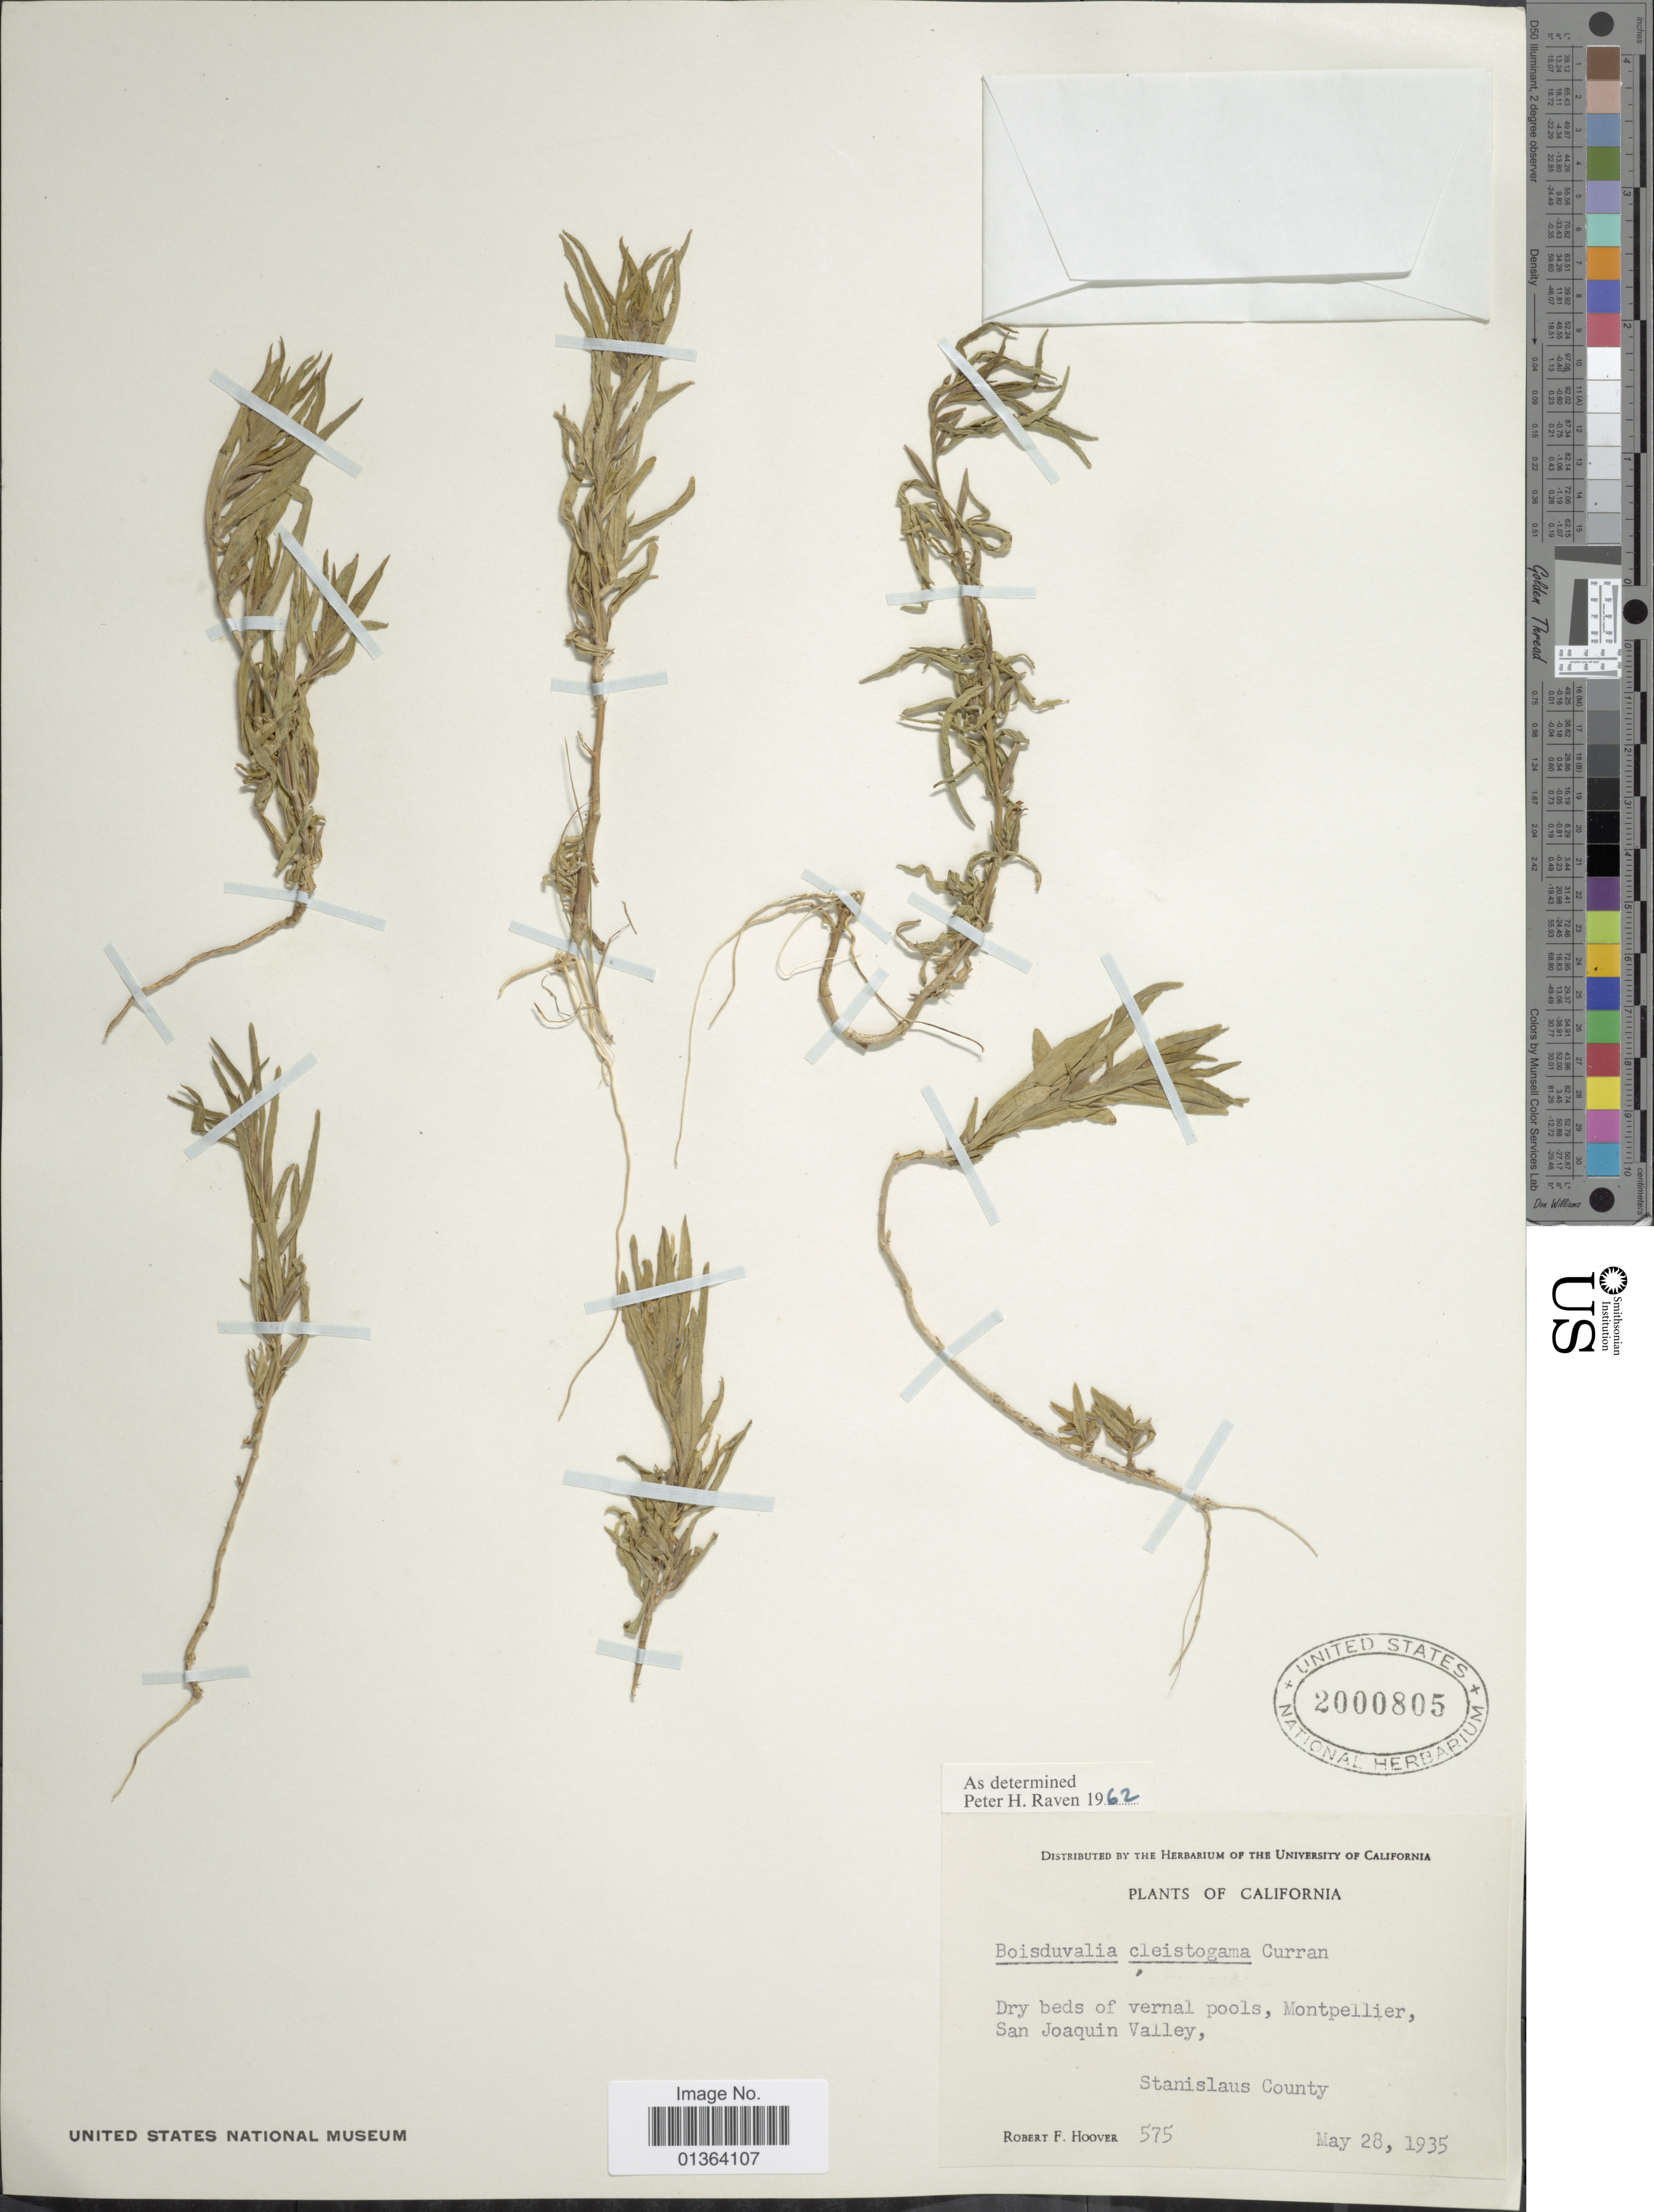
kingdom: Plantae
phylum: Tracheophyta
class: Magnoliopsida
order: Myrtales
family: Onagraceae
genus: Epilobium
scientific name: Epilobium cleistogamum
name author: (Curran) Hoch & P.H. Raven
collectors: R. F. Hoover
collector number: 575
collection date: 1935-08-28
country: United States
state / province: California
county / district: Stanislaus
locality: Dry beds of vernal pools, Montpellier, San Joaquin Valley, Stanislaus County.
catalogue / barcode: US 2000805